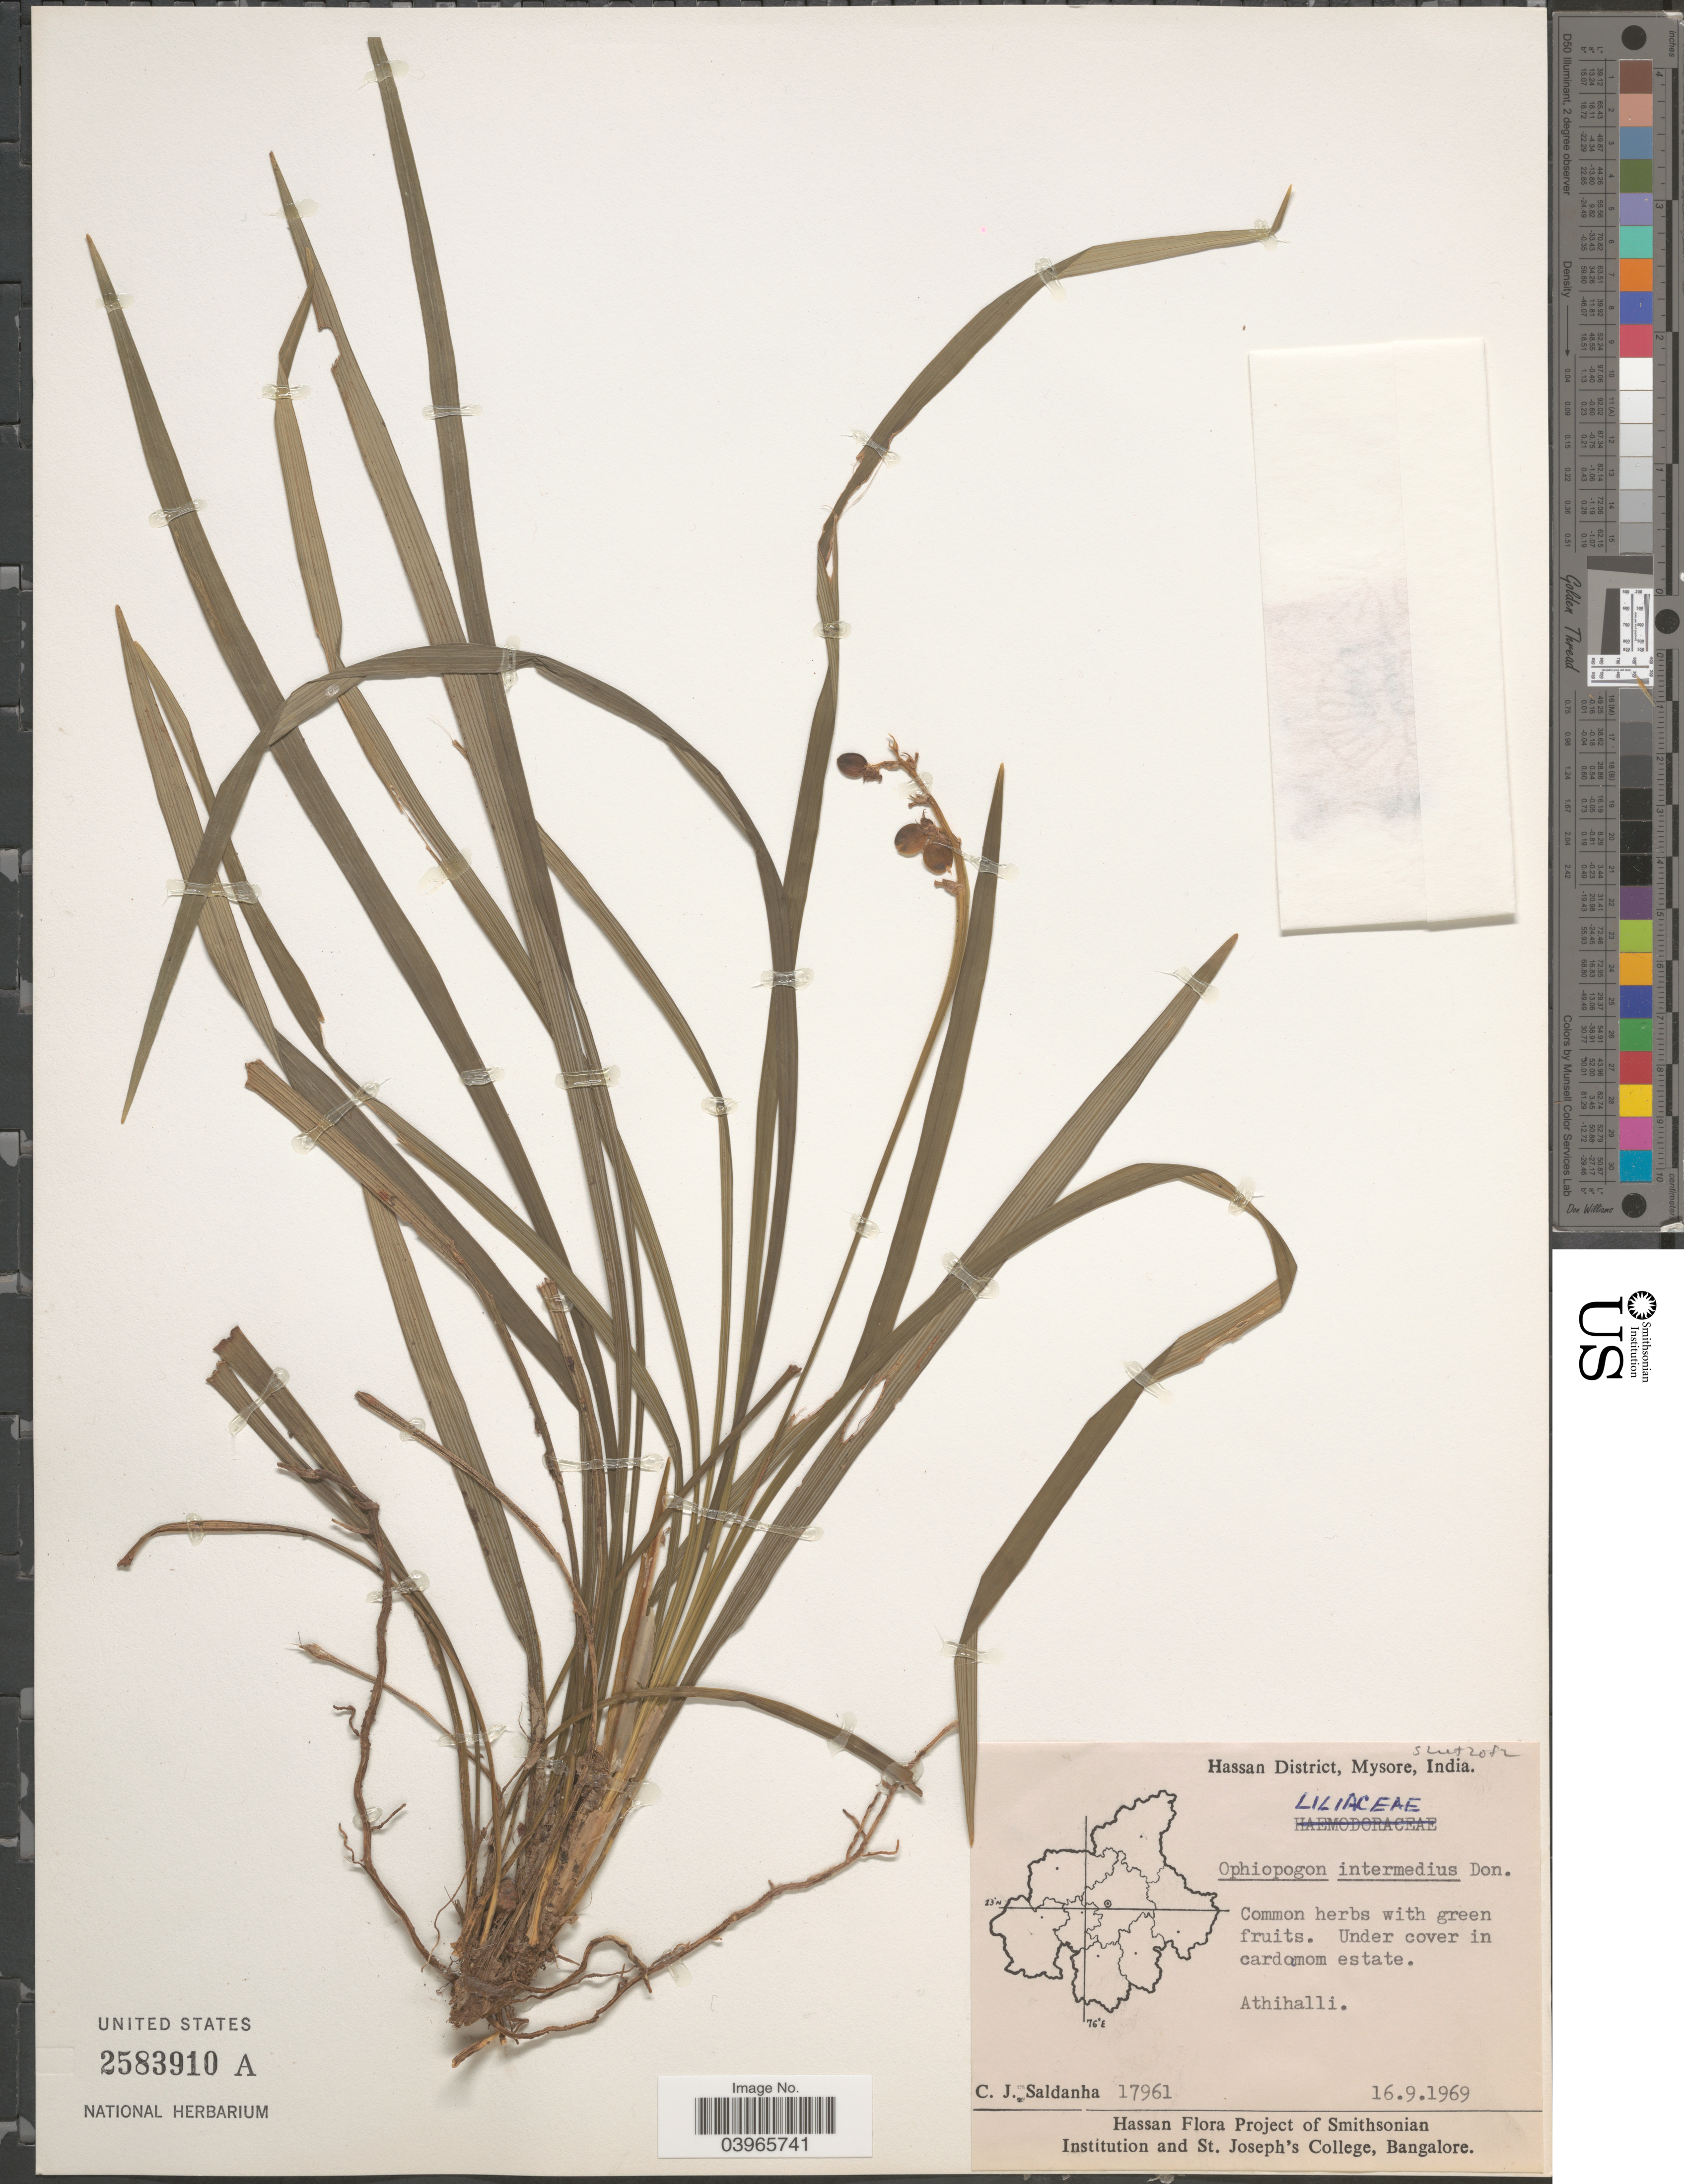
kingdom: Plantae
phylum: Tracheophyta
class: Liliopsida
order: Asparagales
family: Asparagaceae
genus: Ophiopogon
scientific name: Ophiopogon intermedius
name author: D. Don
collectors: C. J. Saldanha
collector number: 17961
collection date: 1969-09-16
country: India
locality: Hassan District, Mysore. Athihalli.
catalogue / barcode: US 2583910A